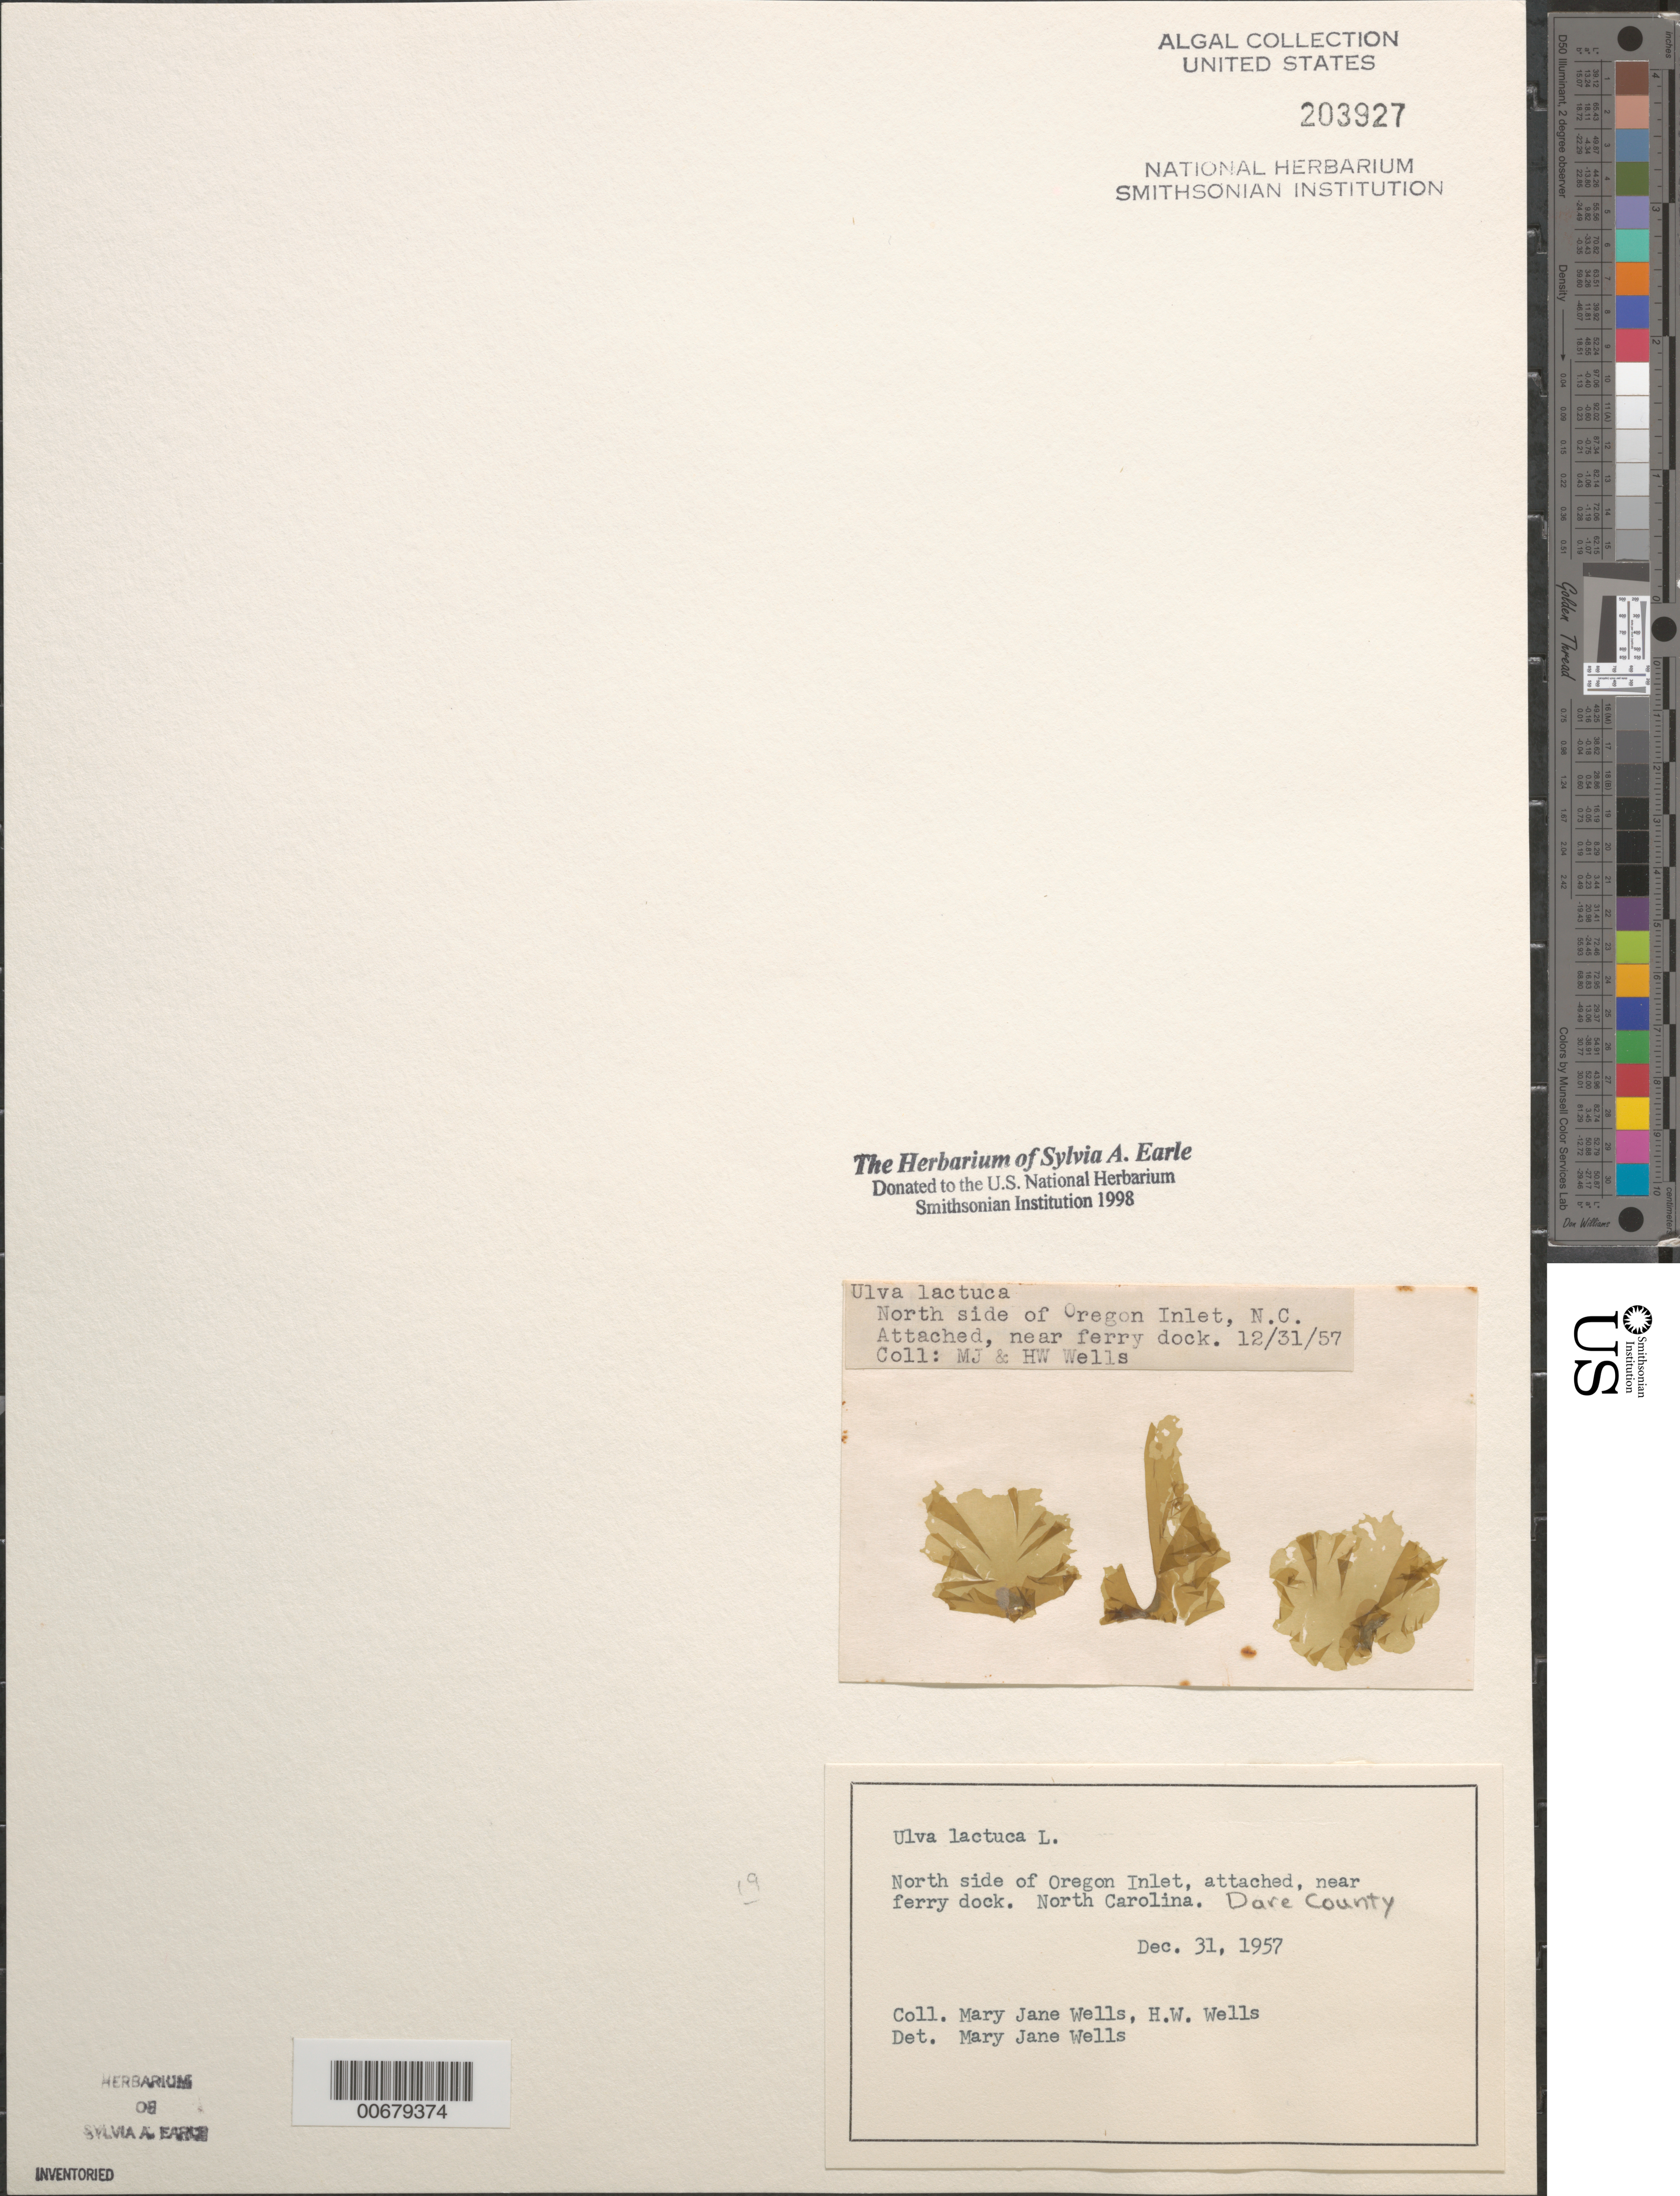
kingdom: Plantae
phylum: Chlorophyta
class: Ulvophyceae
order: Ulvales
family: Ulvaceae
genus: Ulva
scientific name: Ulva lactuca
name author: L.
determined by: Wells, M. J.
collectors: M. Wells & H. Wells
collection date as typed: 31 Dec 1957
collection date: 1957-12-31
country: United States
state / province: North Carolina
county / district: Dare County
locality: Oregon Inlet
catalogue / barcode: US 203927